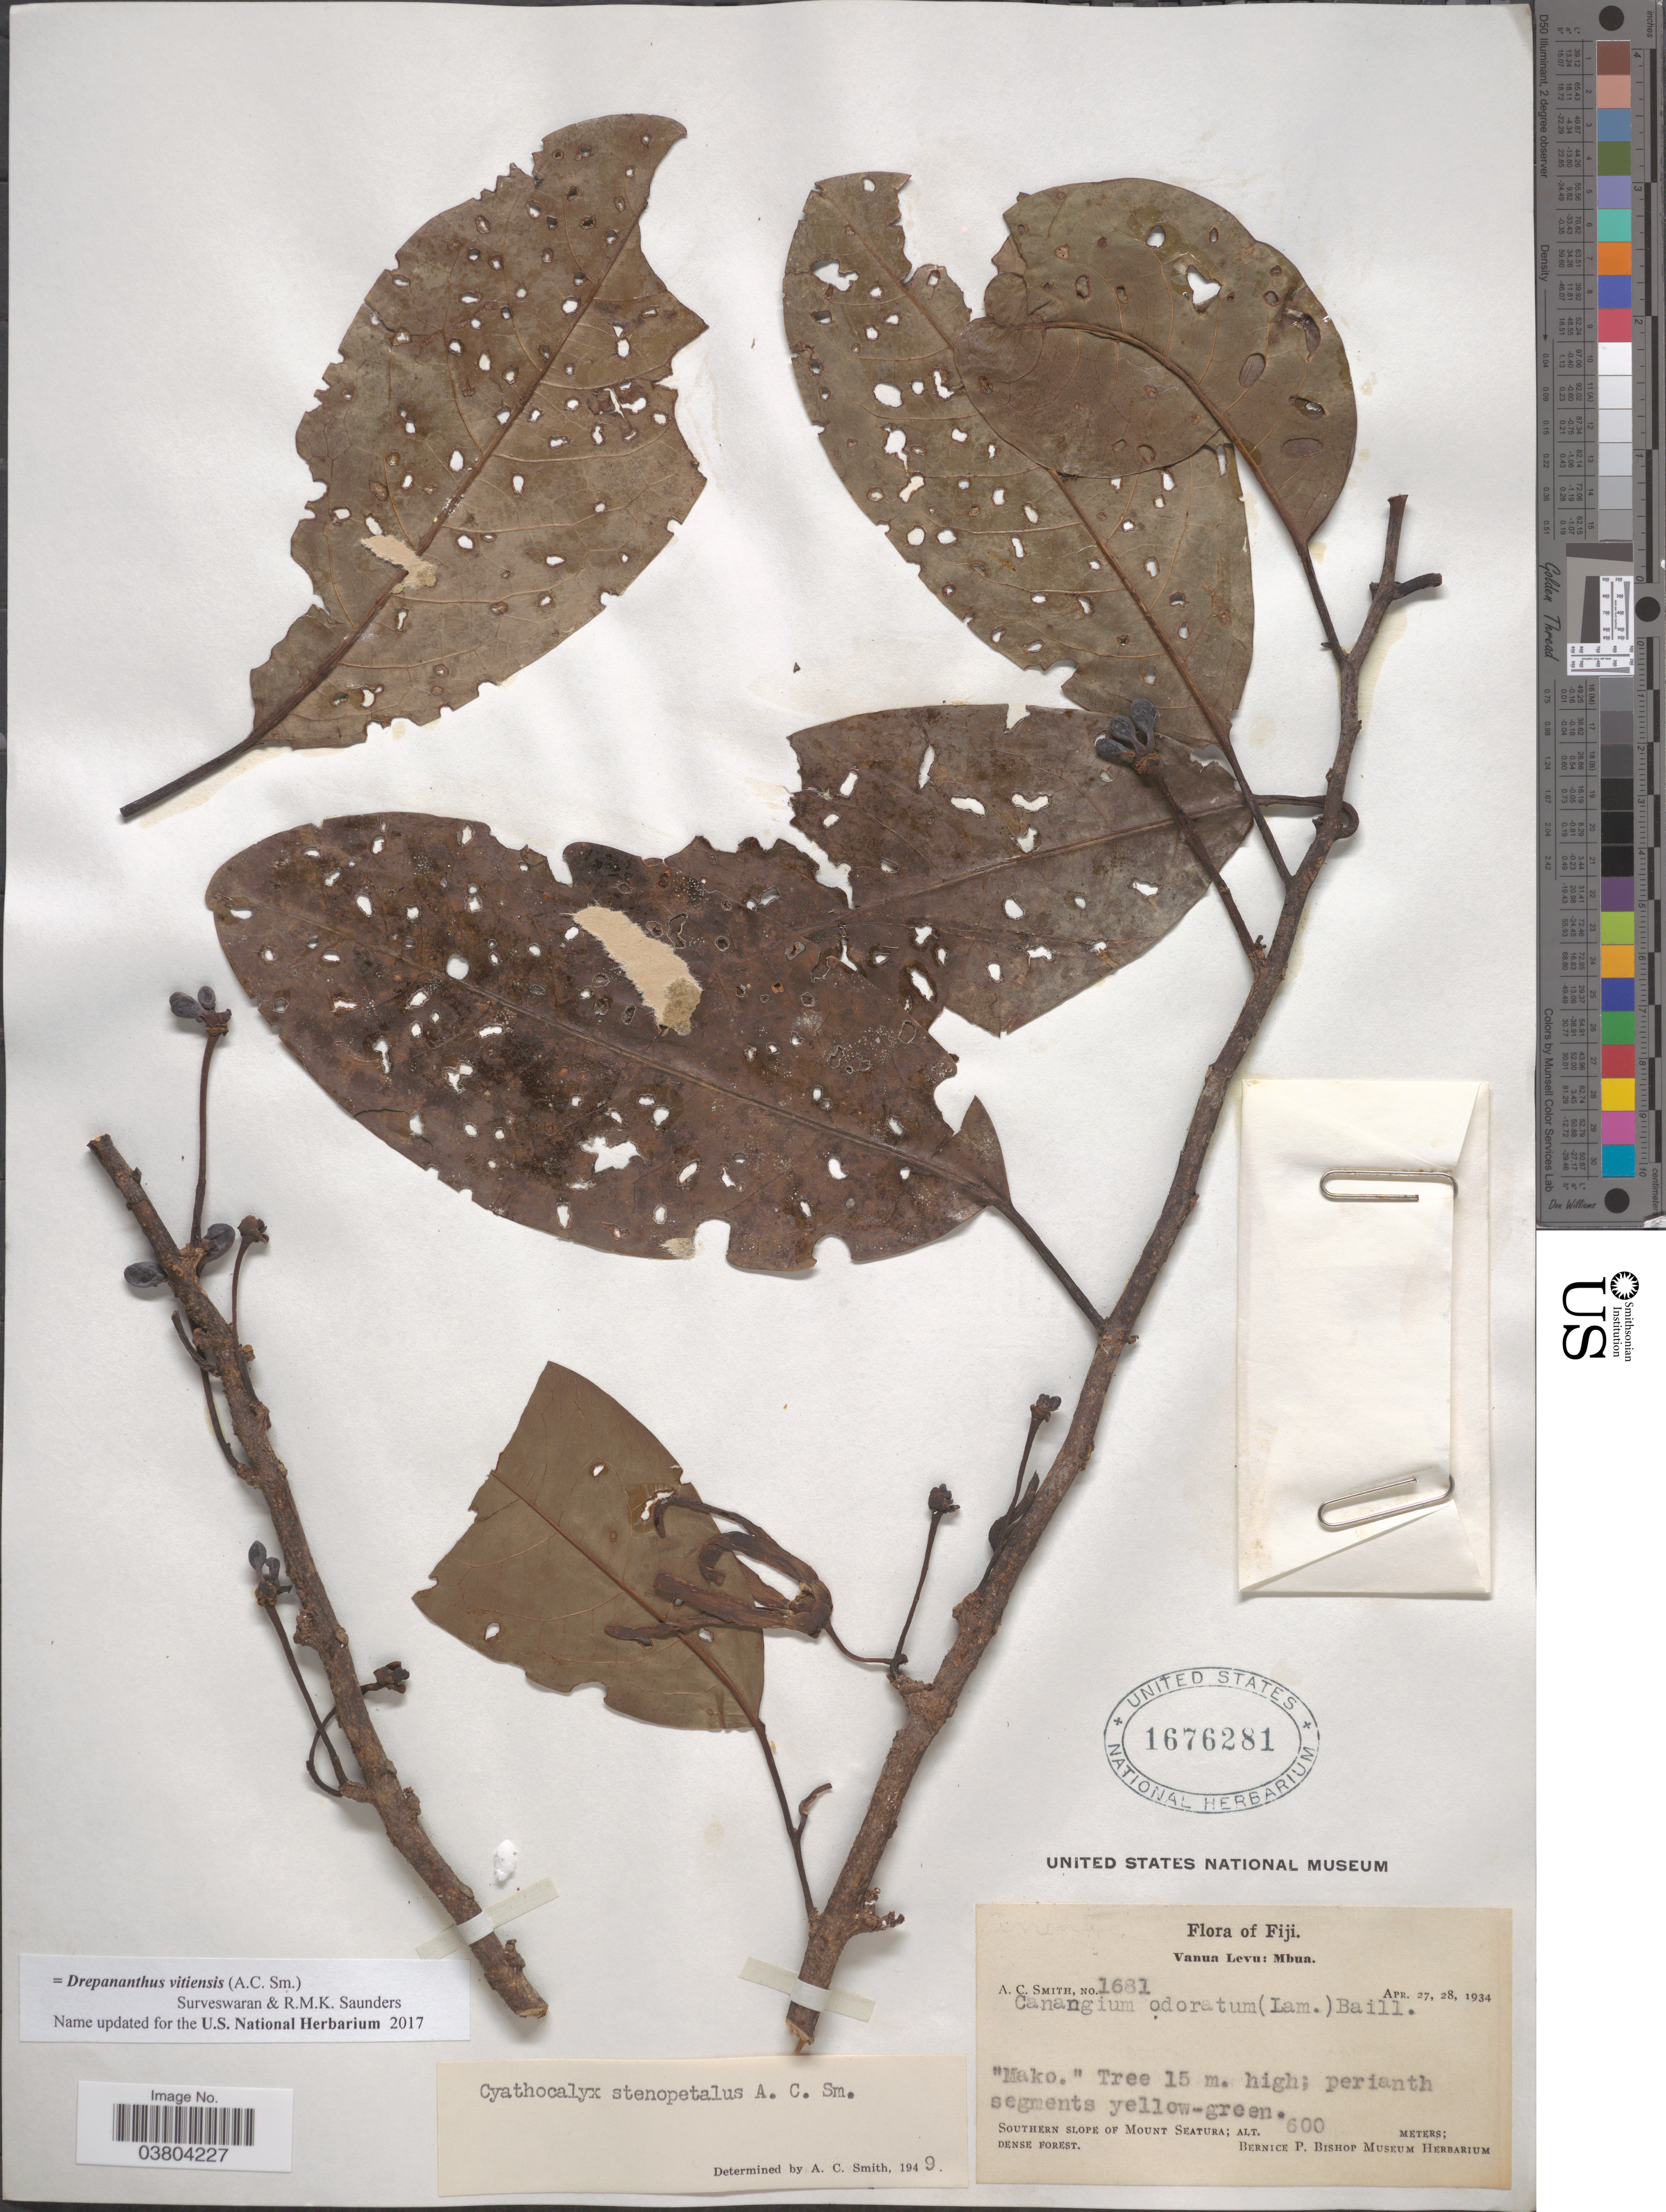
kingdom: Plantae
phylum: Tracheophyta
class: Magnoliopsida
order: Magnoliales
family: Annonaceae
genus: Drepananthus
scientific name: Drepananthus vitiensis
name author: (A.C. Sm.) Surveswaran & R.M.K. Saunders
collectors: A. C. Smith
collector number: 1681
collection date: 1934-04-27/1934-04-28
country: Fiji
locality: Vanua Levu: Mbua. Southern Slope of Mount Seatura.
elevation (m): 600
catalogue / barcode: US 1676281